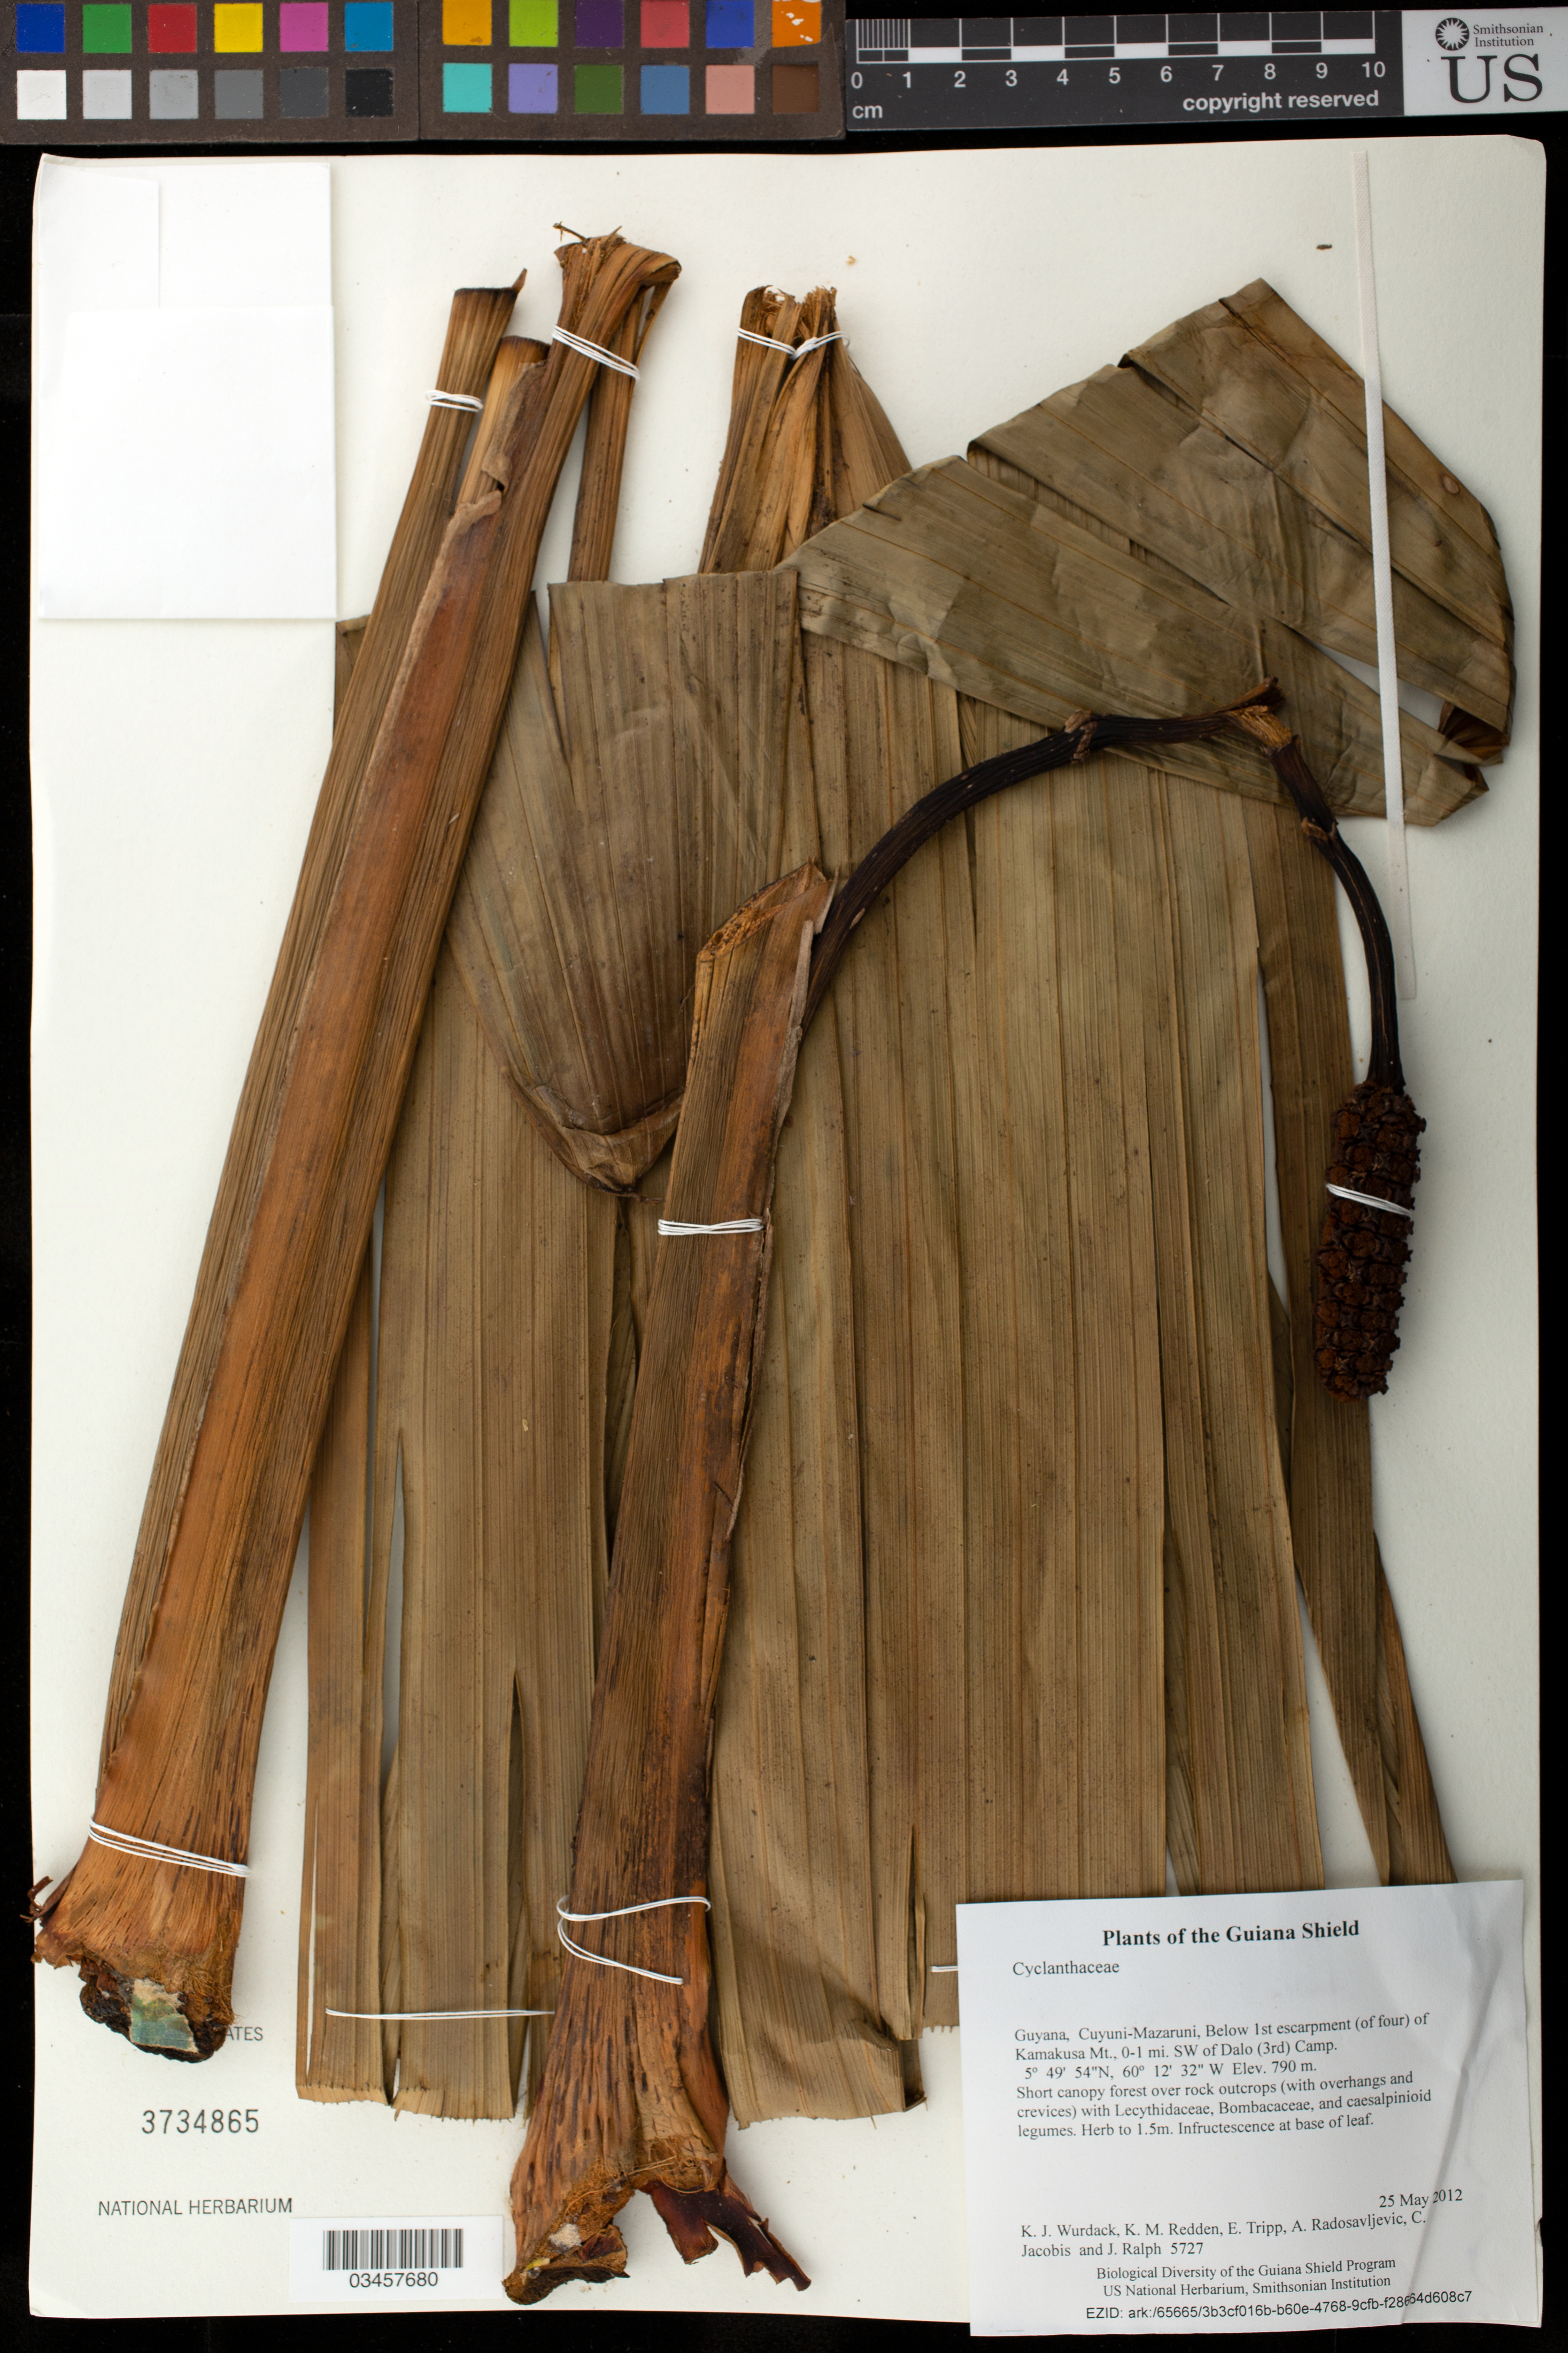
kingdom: Plantae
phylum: Tracheophyta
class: Liliopsida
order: Pandanales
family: Cyclanthaceae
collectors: K. Wurdack, K. M. Redden, E. Tripp, A. Radosavljevic, C. Jacobis & J. Ralph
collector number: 5727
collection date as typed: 25 May 2012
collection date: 2012-05-25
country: Guyana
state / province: Cuyuni-Mazaruni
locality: Below 1st escarpment (of four) of Kamakusa Mt., 0-1 mi. SW of Dalo (3rd) Camp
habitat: Short canopy forest over rock outcrops (with overhangs and crevices) with Lecythidaceae, Bombacaceae, and caesalpinioid legumes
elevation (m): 790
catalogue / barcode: US 3734865